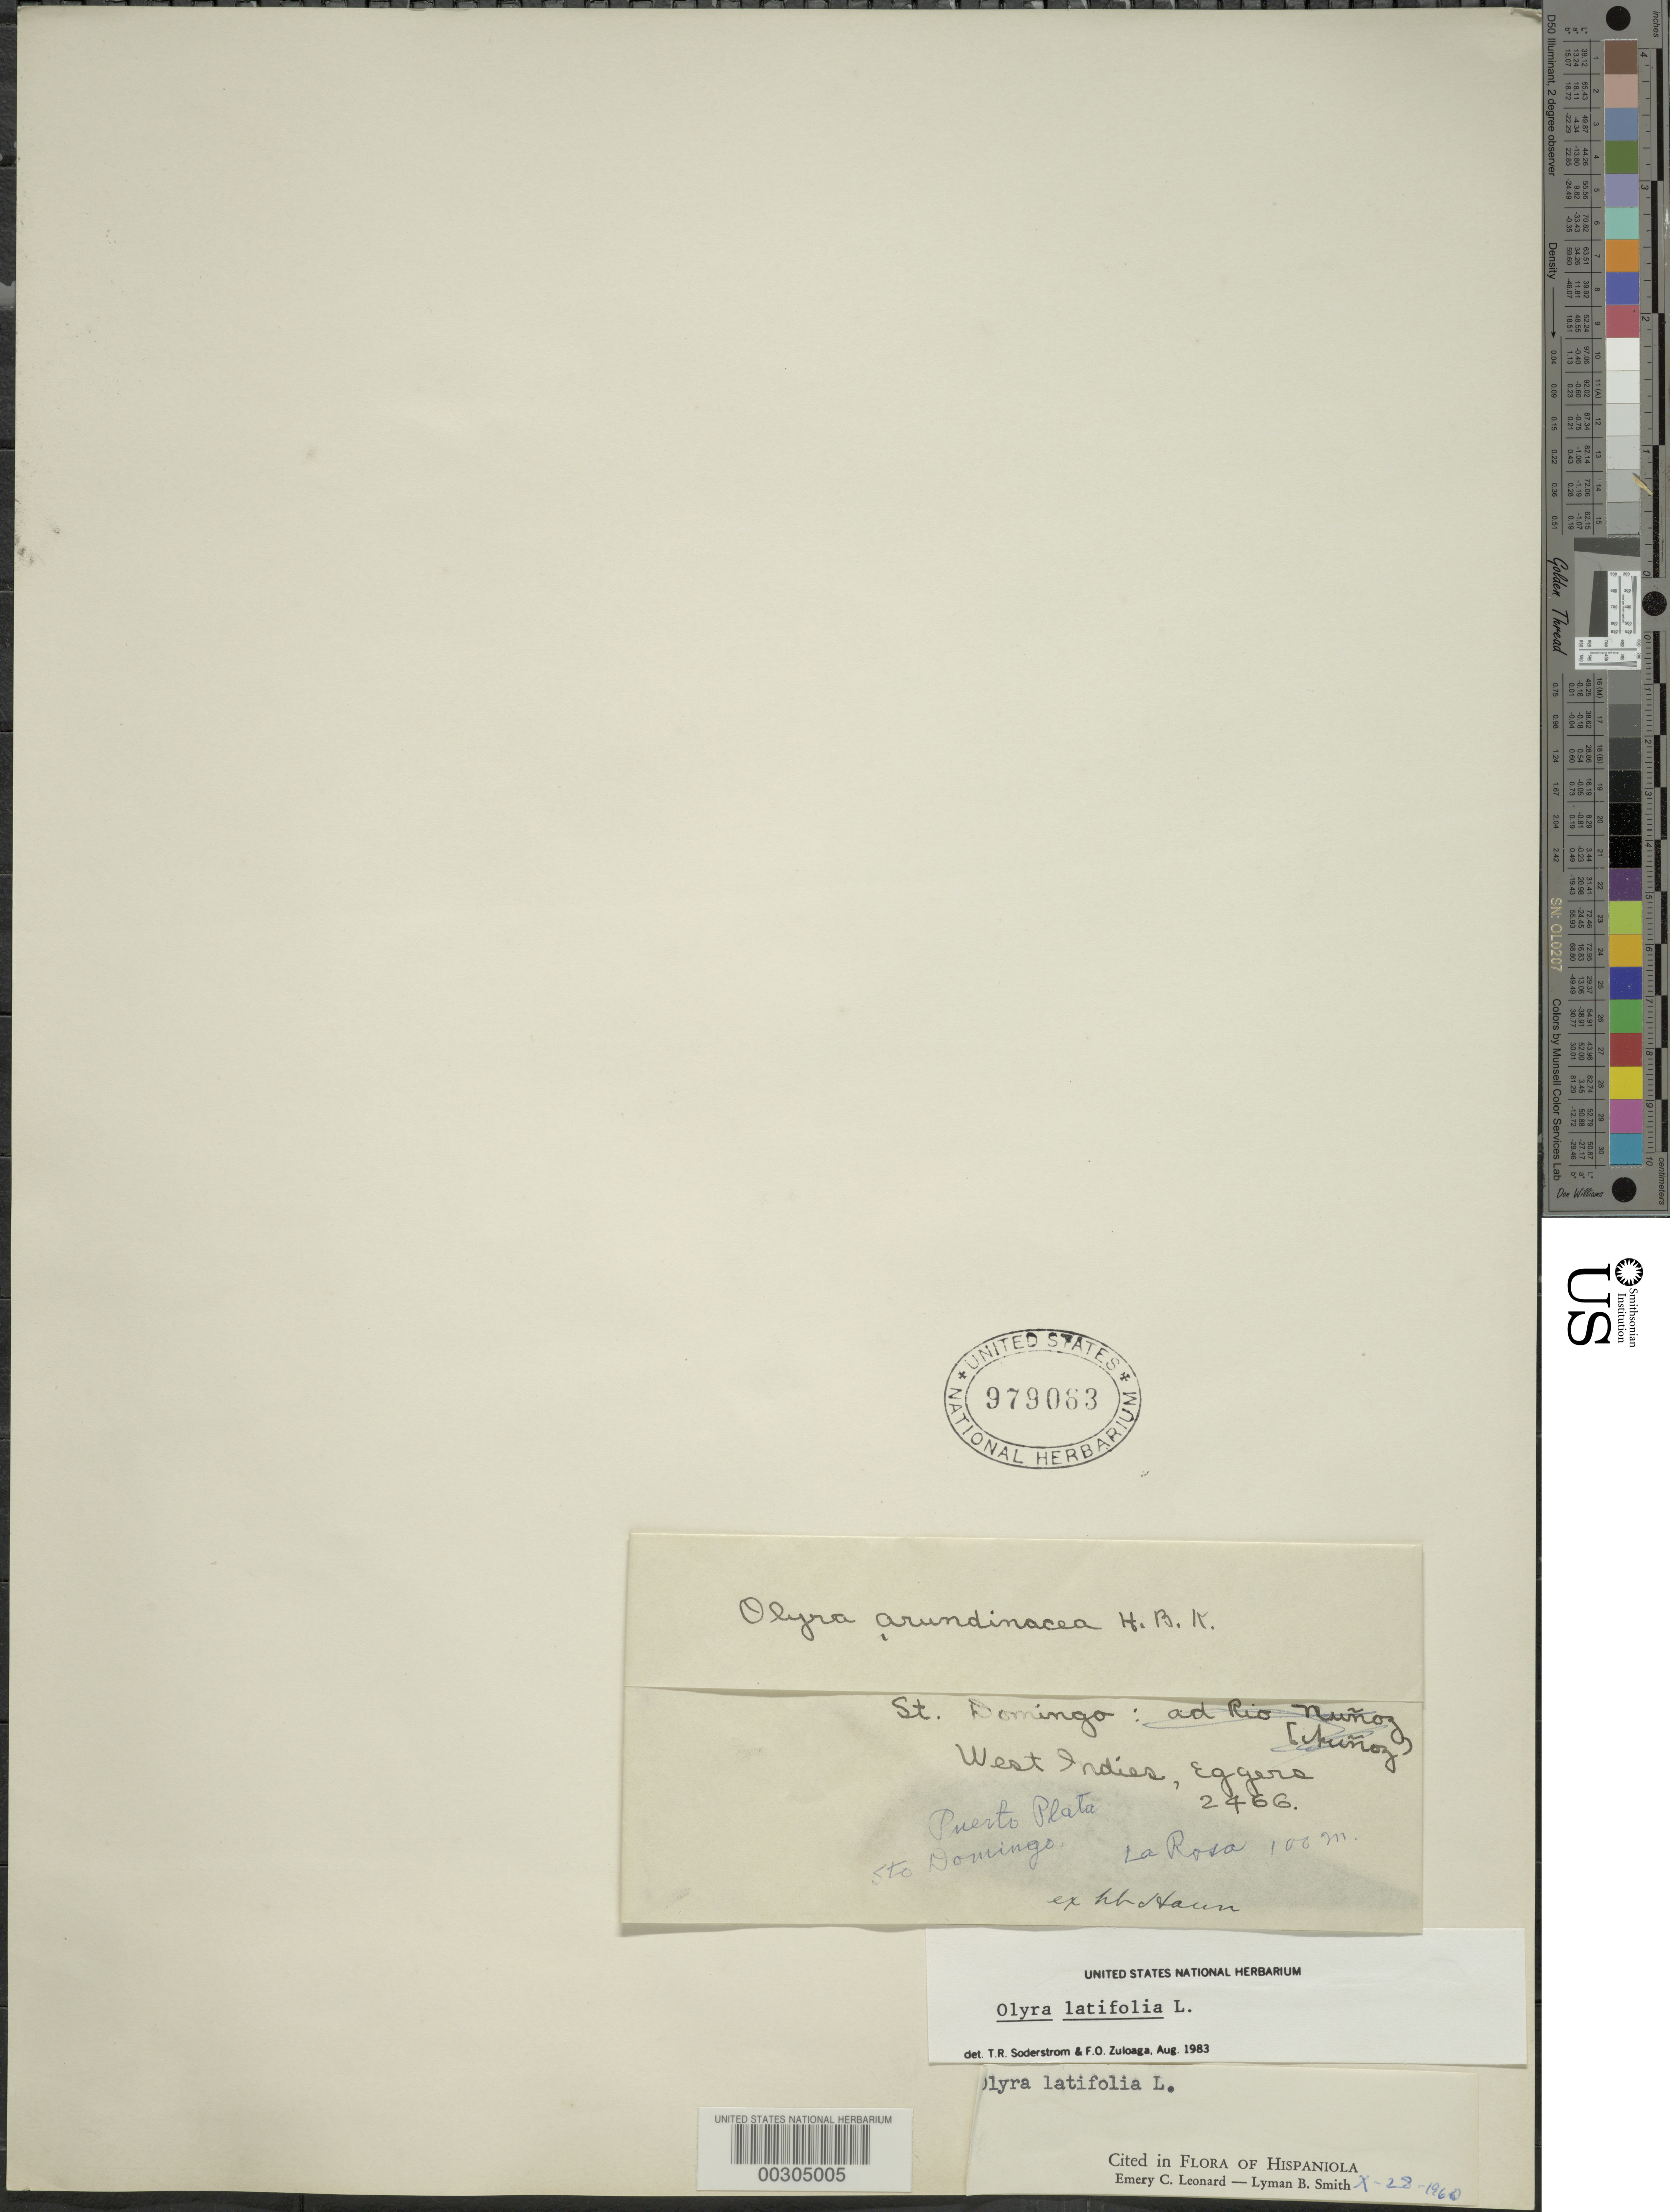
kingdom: Plantae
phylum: Tracheophyta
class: Liliopsida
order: Poales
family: Poaceae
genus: Olyra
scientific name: Olyra latifolia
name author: L.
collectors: H. F. A. von Eggers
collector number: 2466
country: Dominican Republic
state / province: Puerto Plata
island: Hispaniola Island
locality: La rosa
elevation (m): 100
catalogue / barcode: US 979063